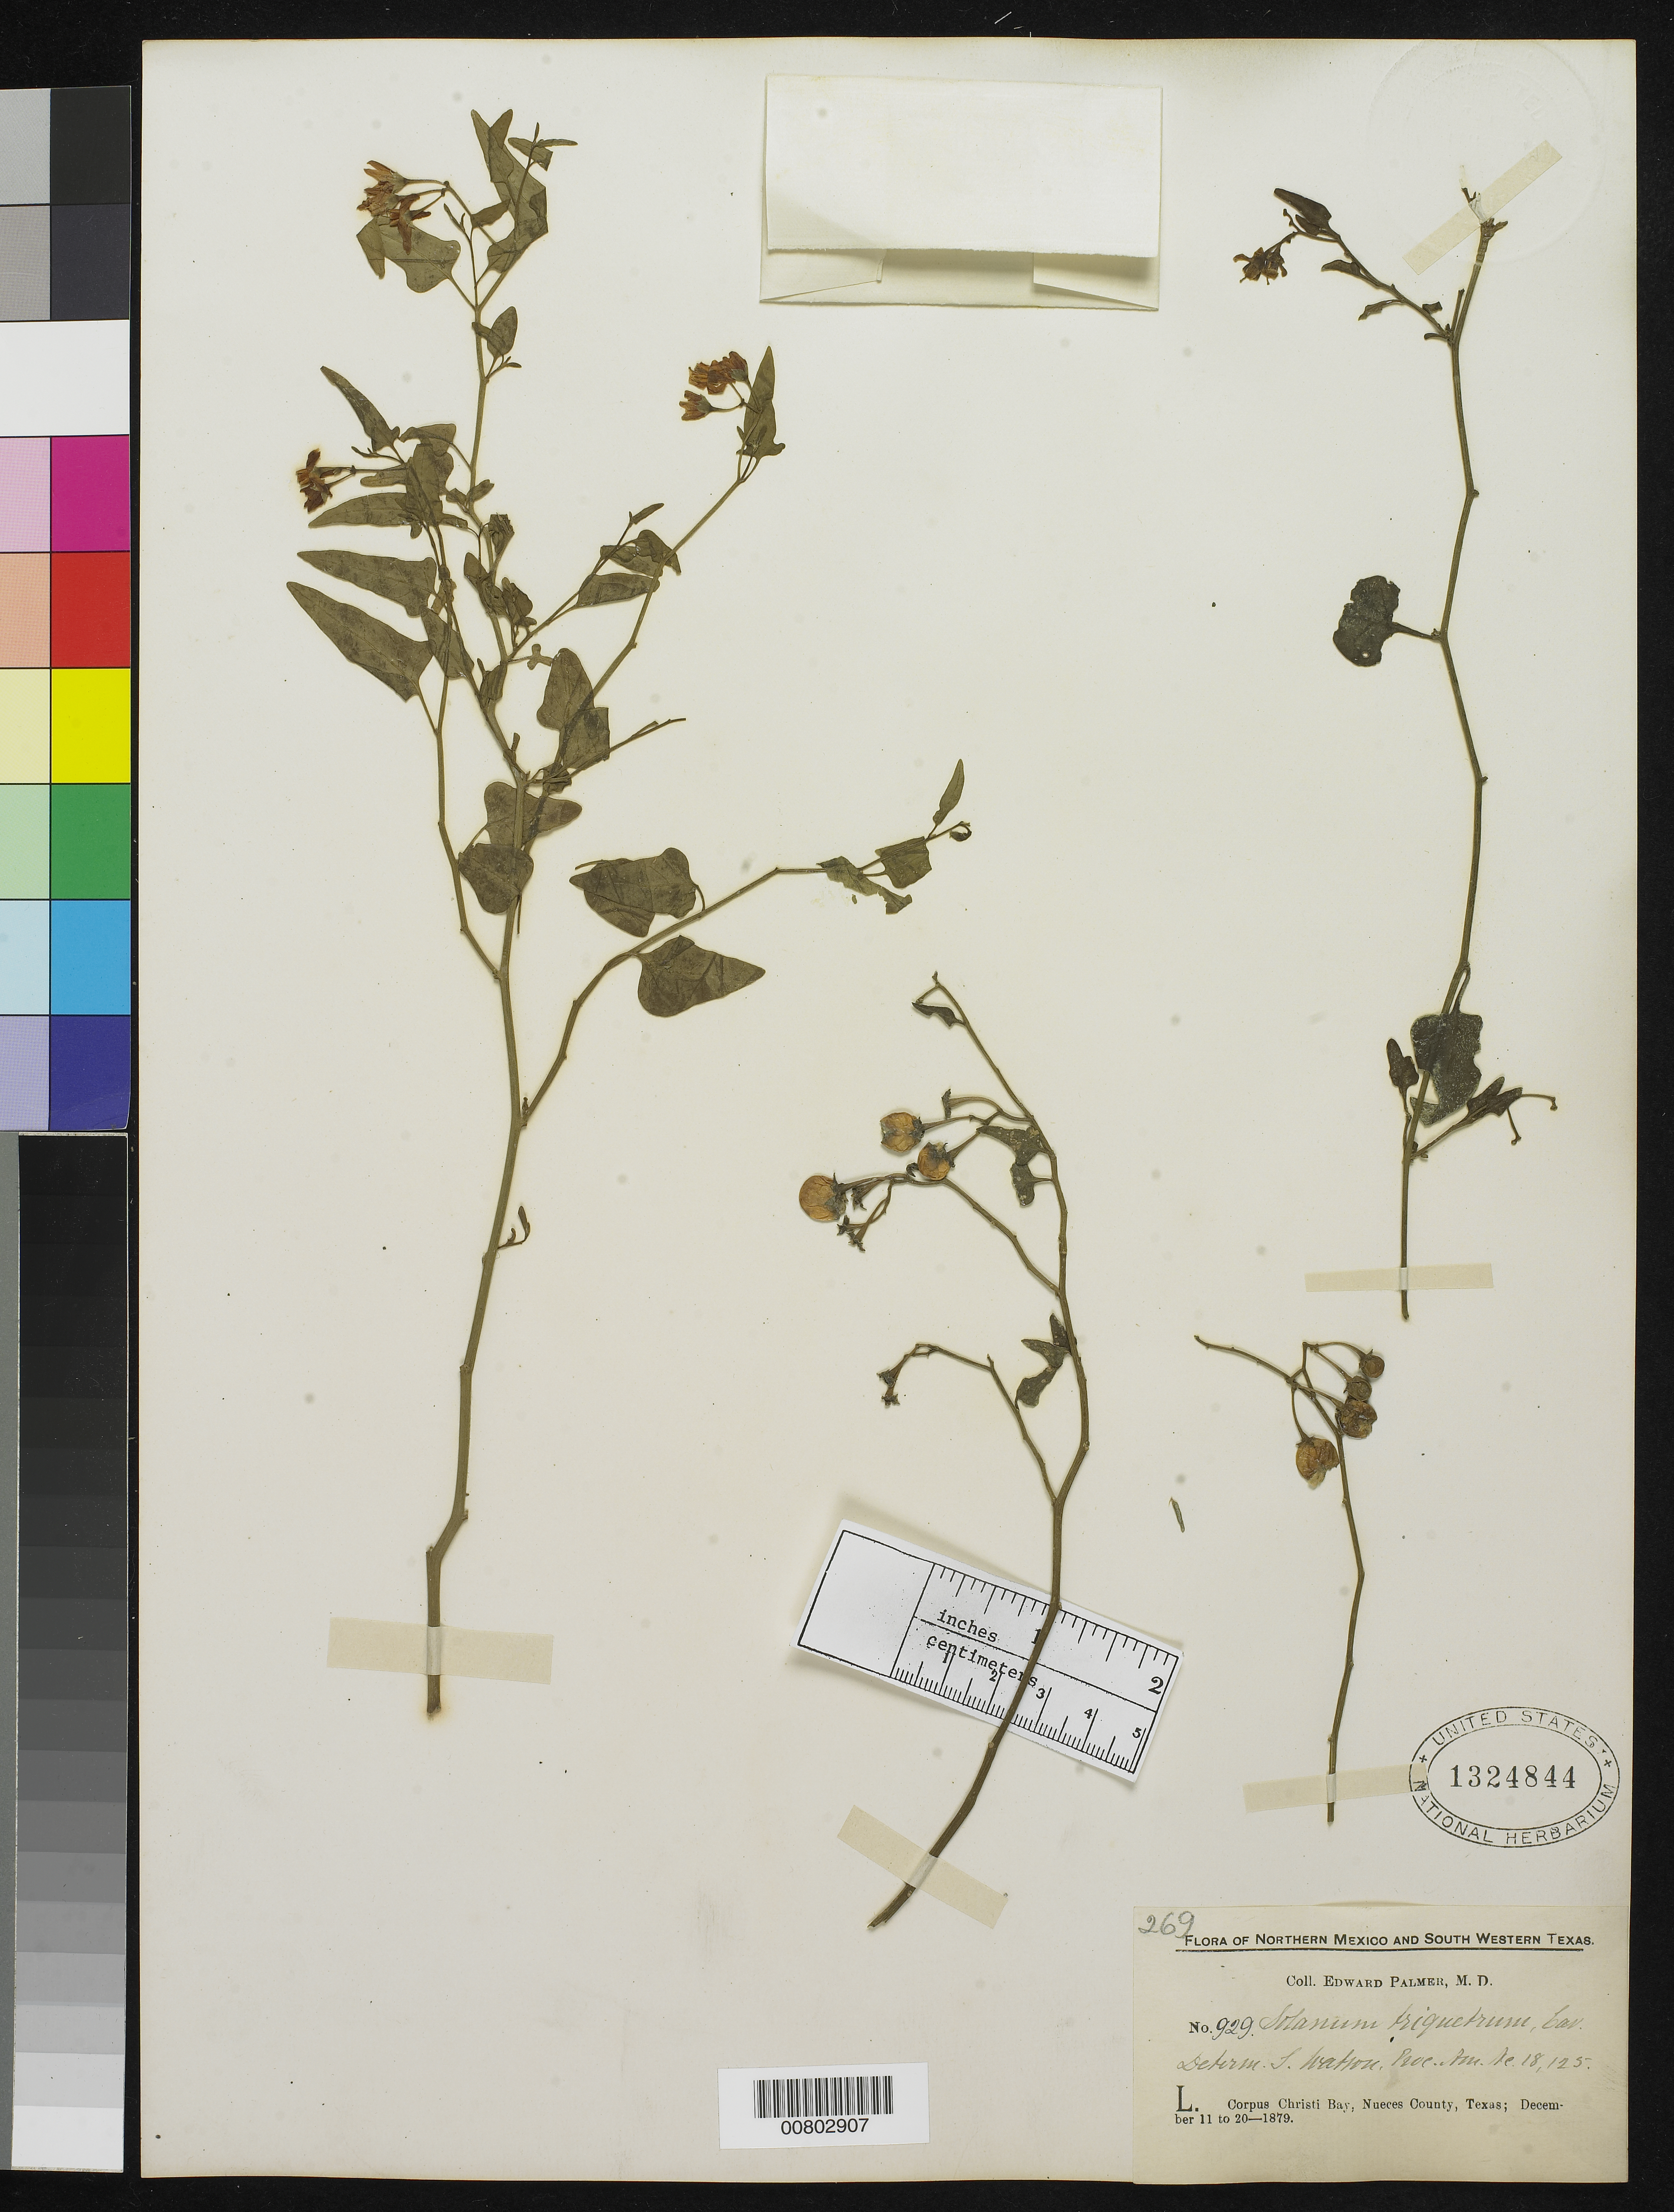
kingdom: Plantae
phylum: Tracheophyta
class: Magnoliopsida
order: Solanales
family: Solanaceae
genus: Solanum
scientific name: Solanum triquetrum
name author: Cav.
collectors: E. Palmer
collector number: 929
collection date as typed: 11 Dec 1879 to 20 Dec 1879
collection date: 1879-12-11/1879-12-20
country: United States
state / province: Texas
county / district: Nueces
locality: L. Corpus Christi Bay, Nueces County, Texas.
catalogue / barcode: US 1324844